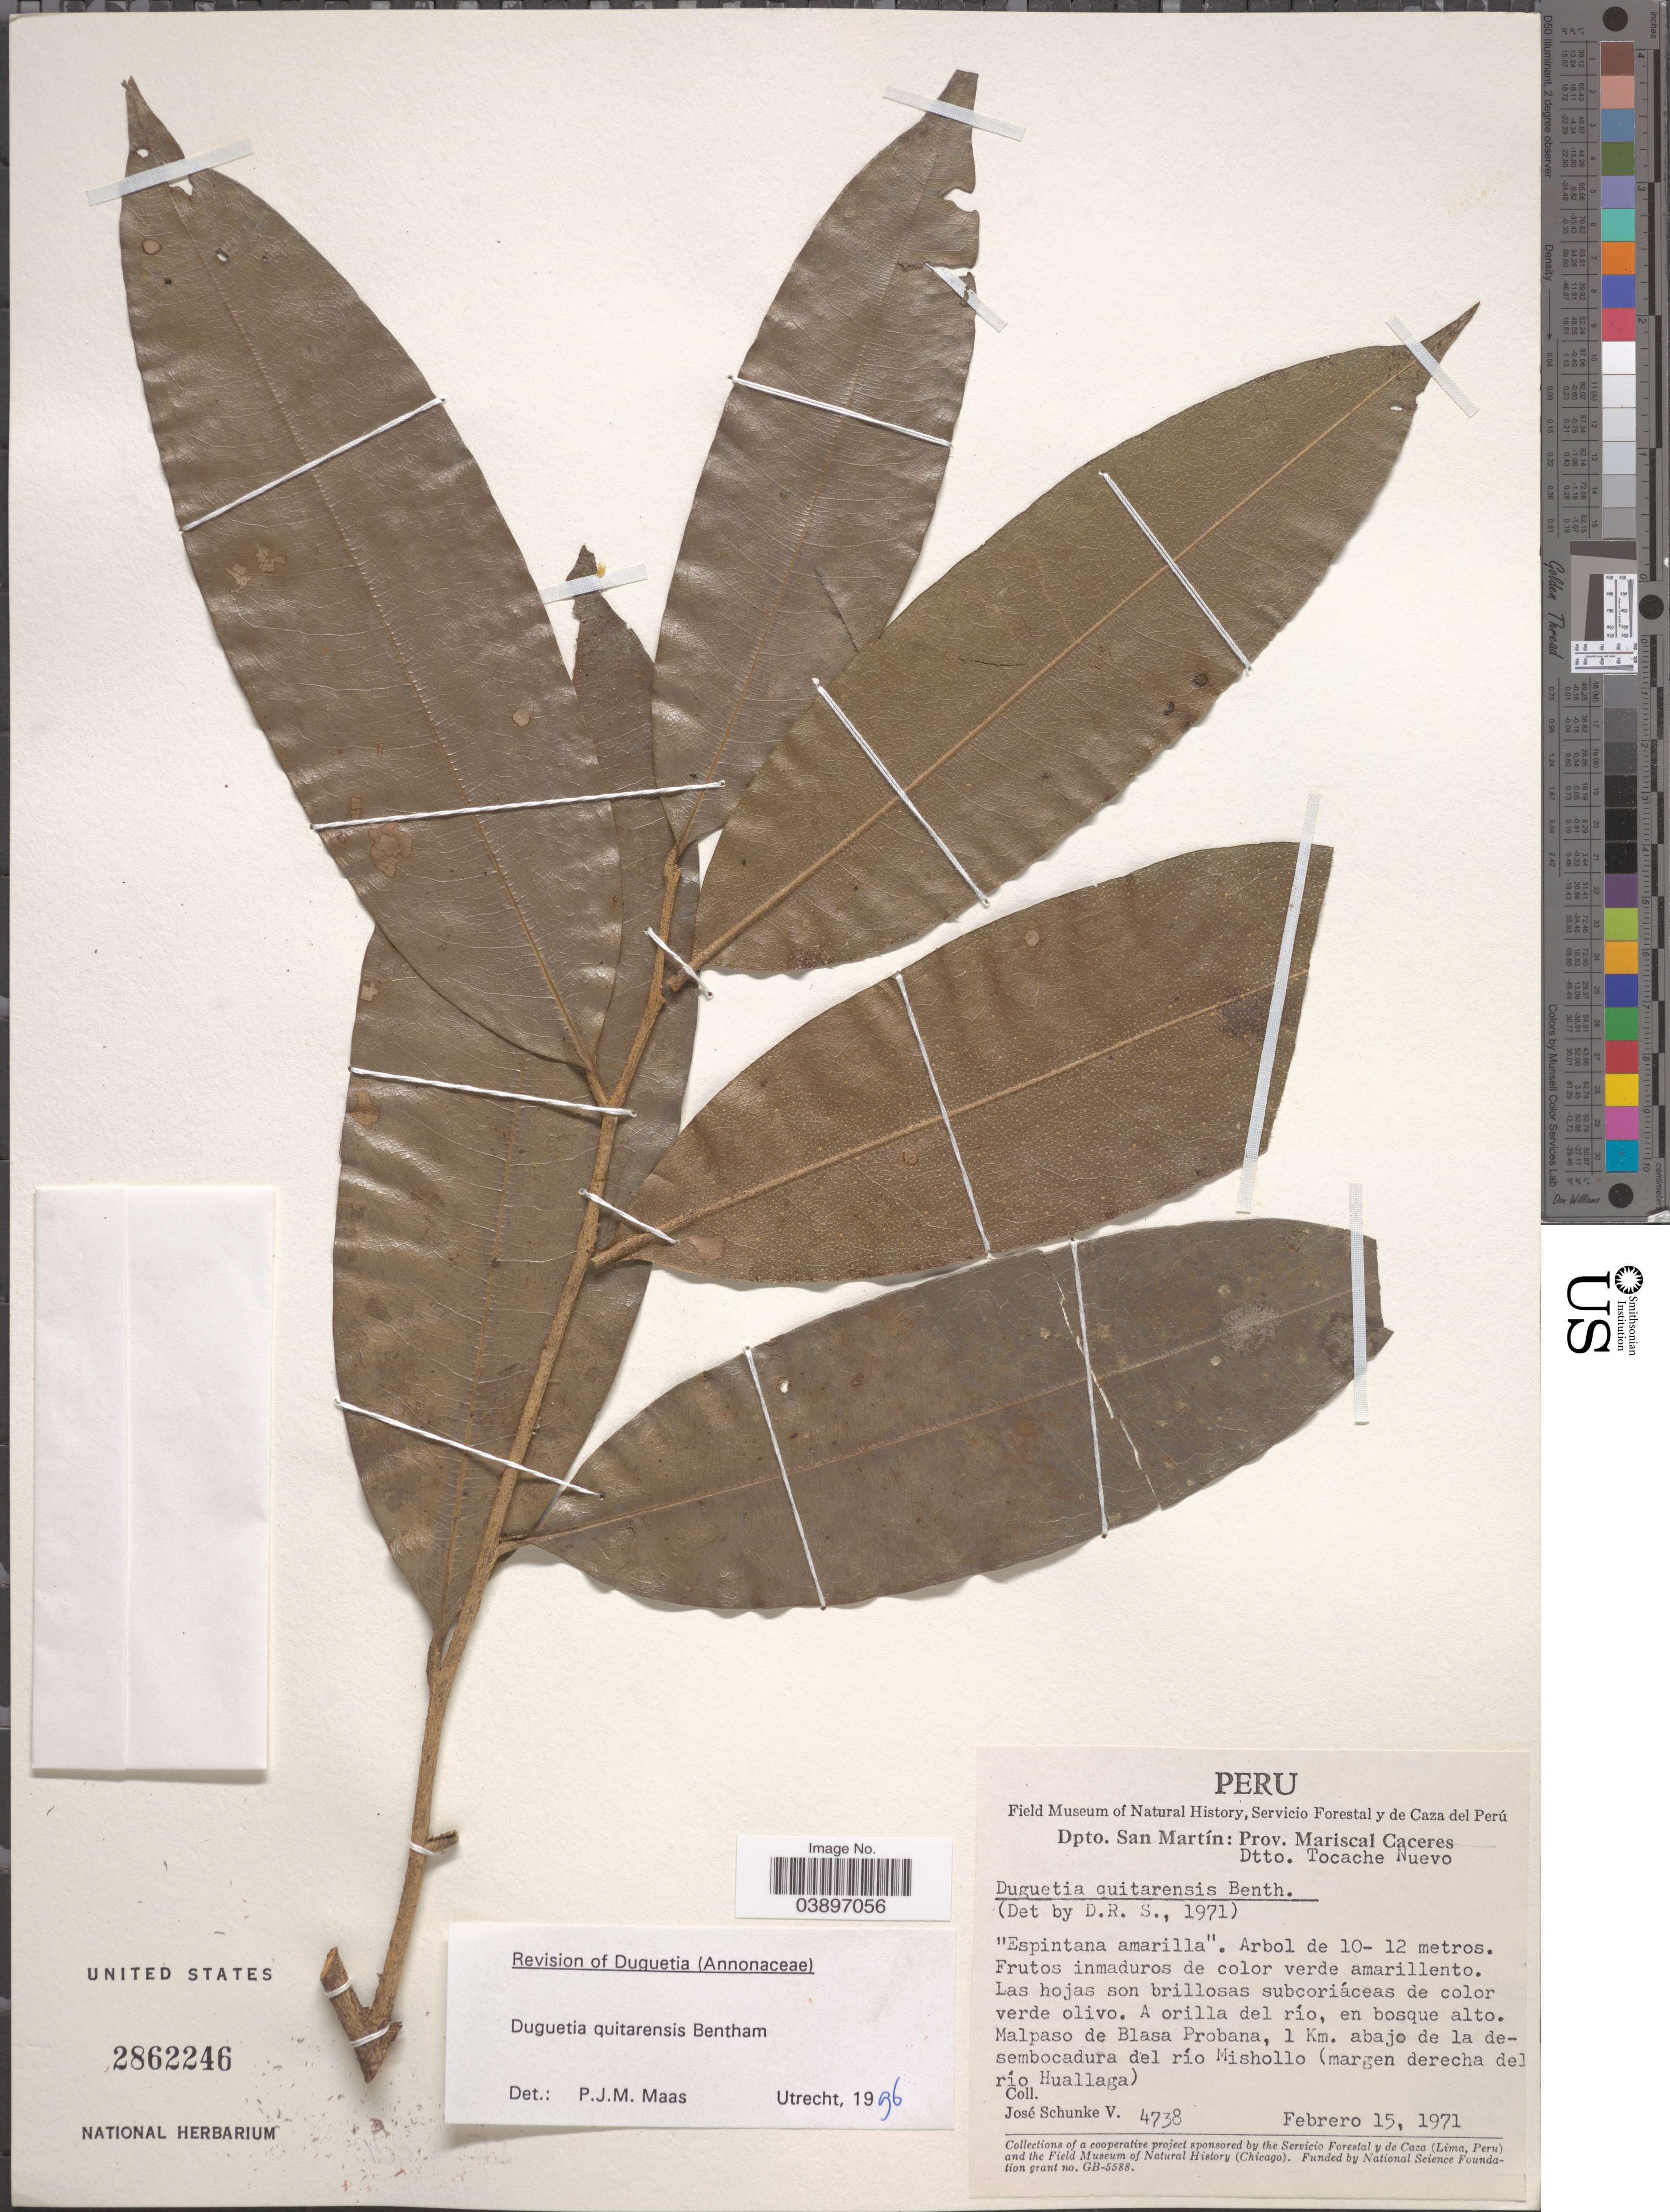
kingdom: Plantae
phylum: Tracheophyta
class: Magnoliopsida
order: Magnoliales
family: Annonaceae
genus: Duguetia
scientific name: Duguetia quitarensis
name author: Benth.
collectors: J. Schunke Vigo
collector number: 4738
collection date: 1971-02-15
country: Peru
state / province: San Martín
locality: Dpto. San Martín: Prov. Mariscal Caceres. Dtto. Tocache Nuevo. A orilla del río, en bosque alto. Malpaso de Blasa Probana, 1 Km. abajo de la desembocadura del río Mishollo (margen derecha del río Huallaga).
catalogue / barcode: US 2862246